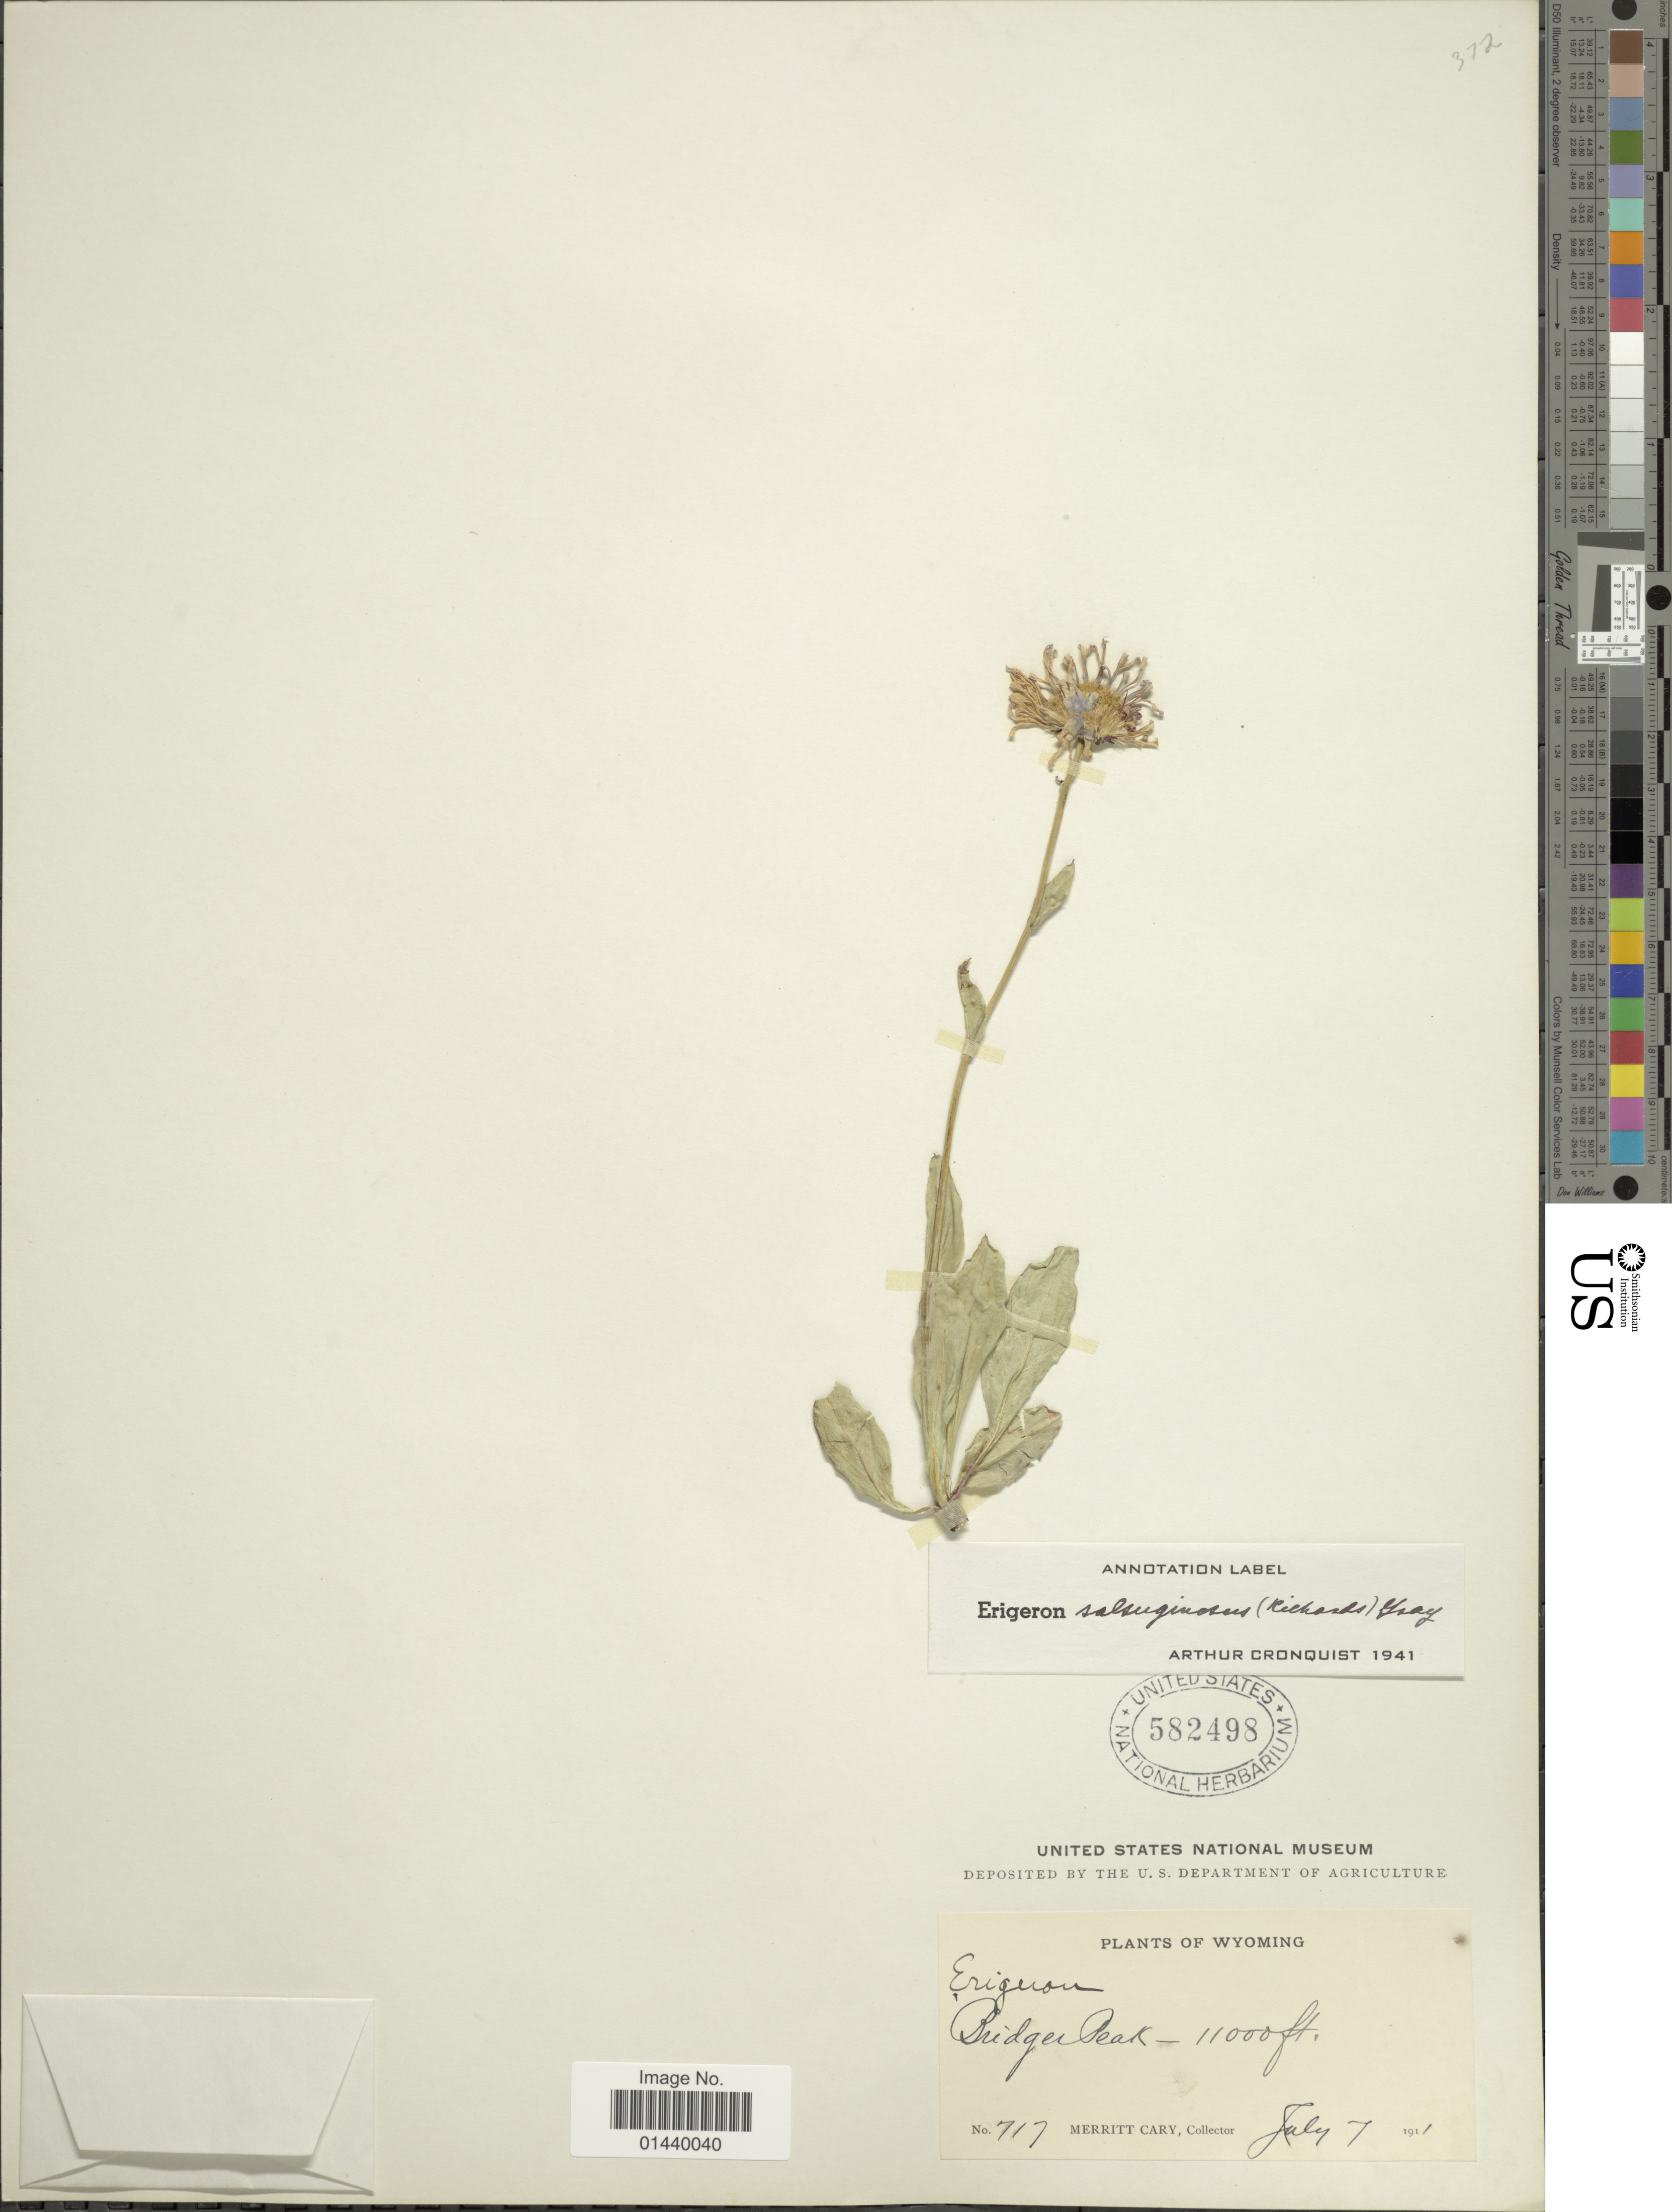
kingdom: Plantae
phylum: Tracheophyta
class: Magnoliopsida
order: Asterales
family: Asteraceae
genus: Erigeron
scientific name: Erigeron salsuginosus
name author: (Richardson ex R. Br.) A. Gray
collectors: M. Cary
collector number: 717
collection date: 1911-07-07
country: United States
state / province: Wyoming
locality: Bridger Peak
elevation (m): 3353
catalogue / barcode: US 582498